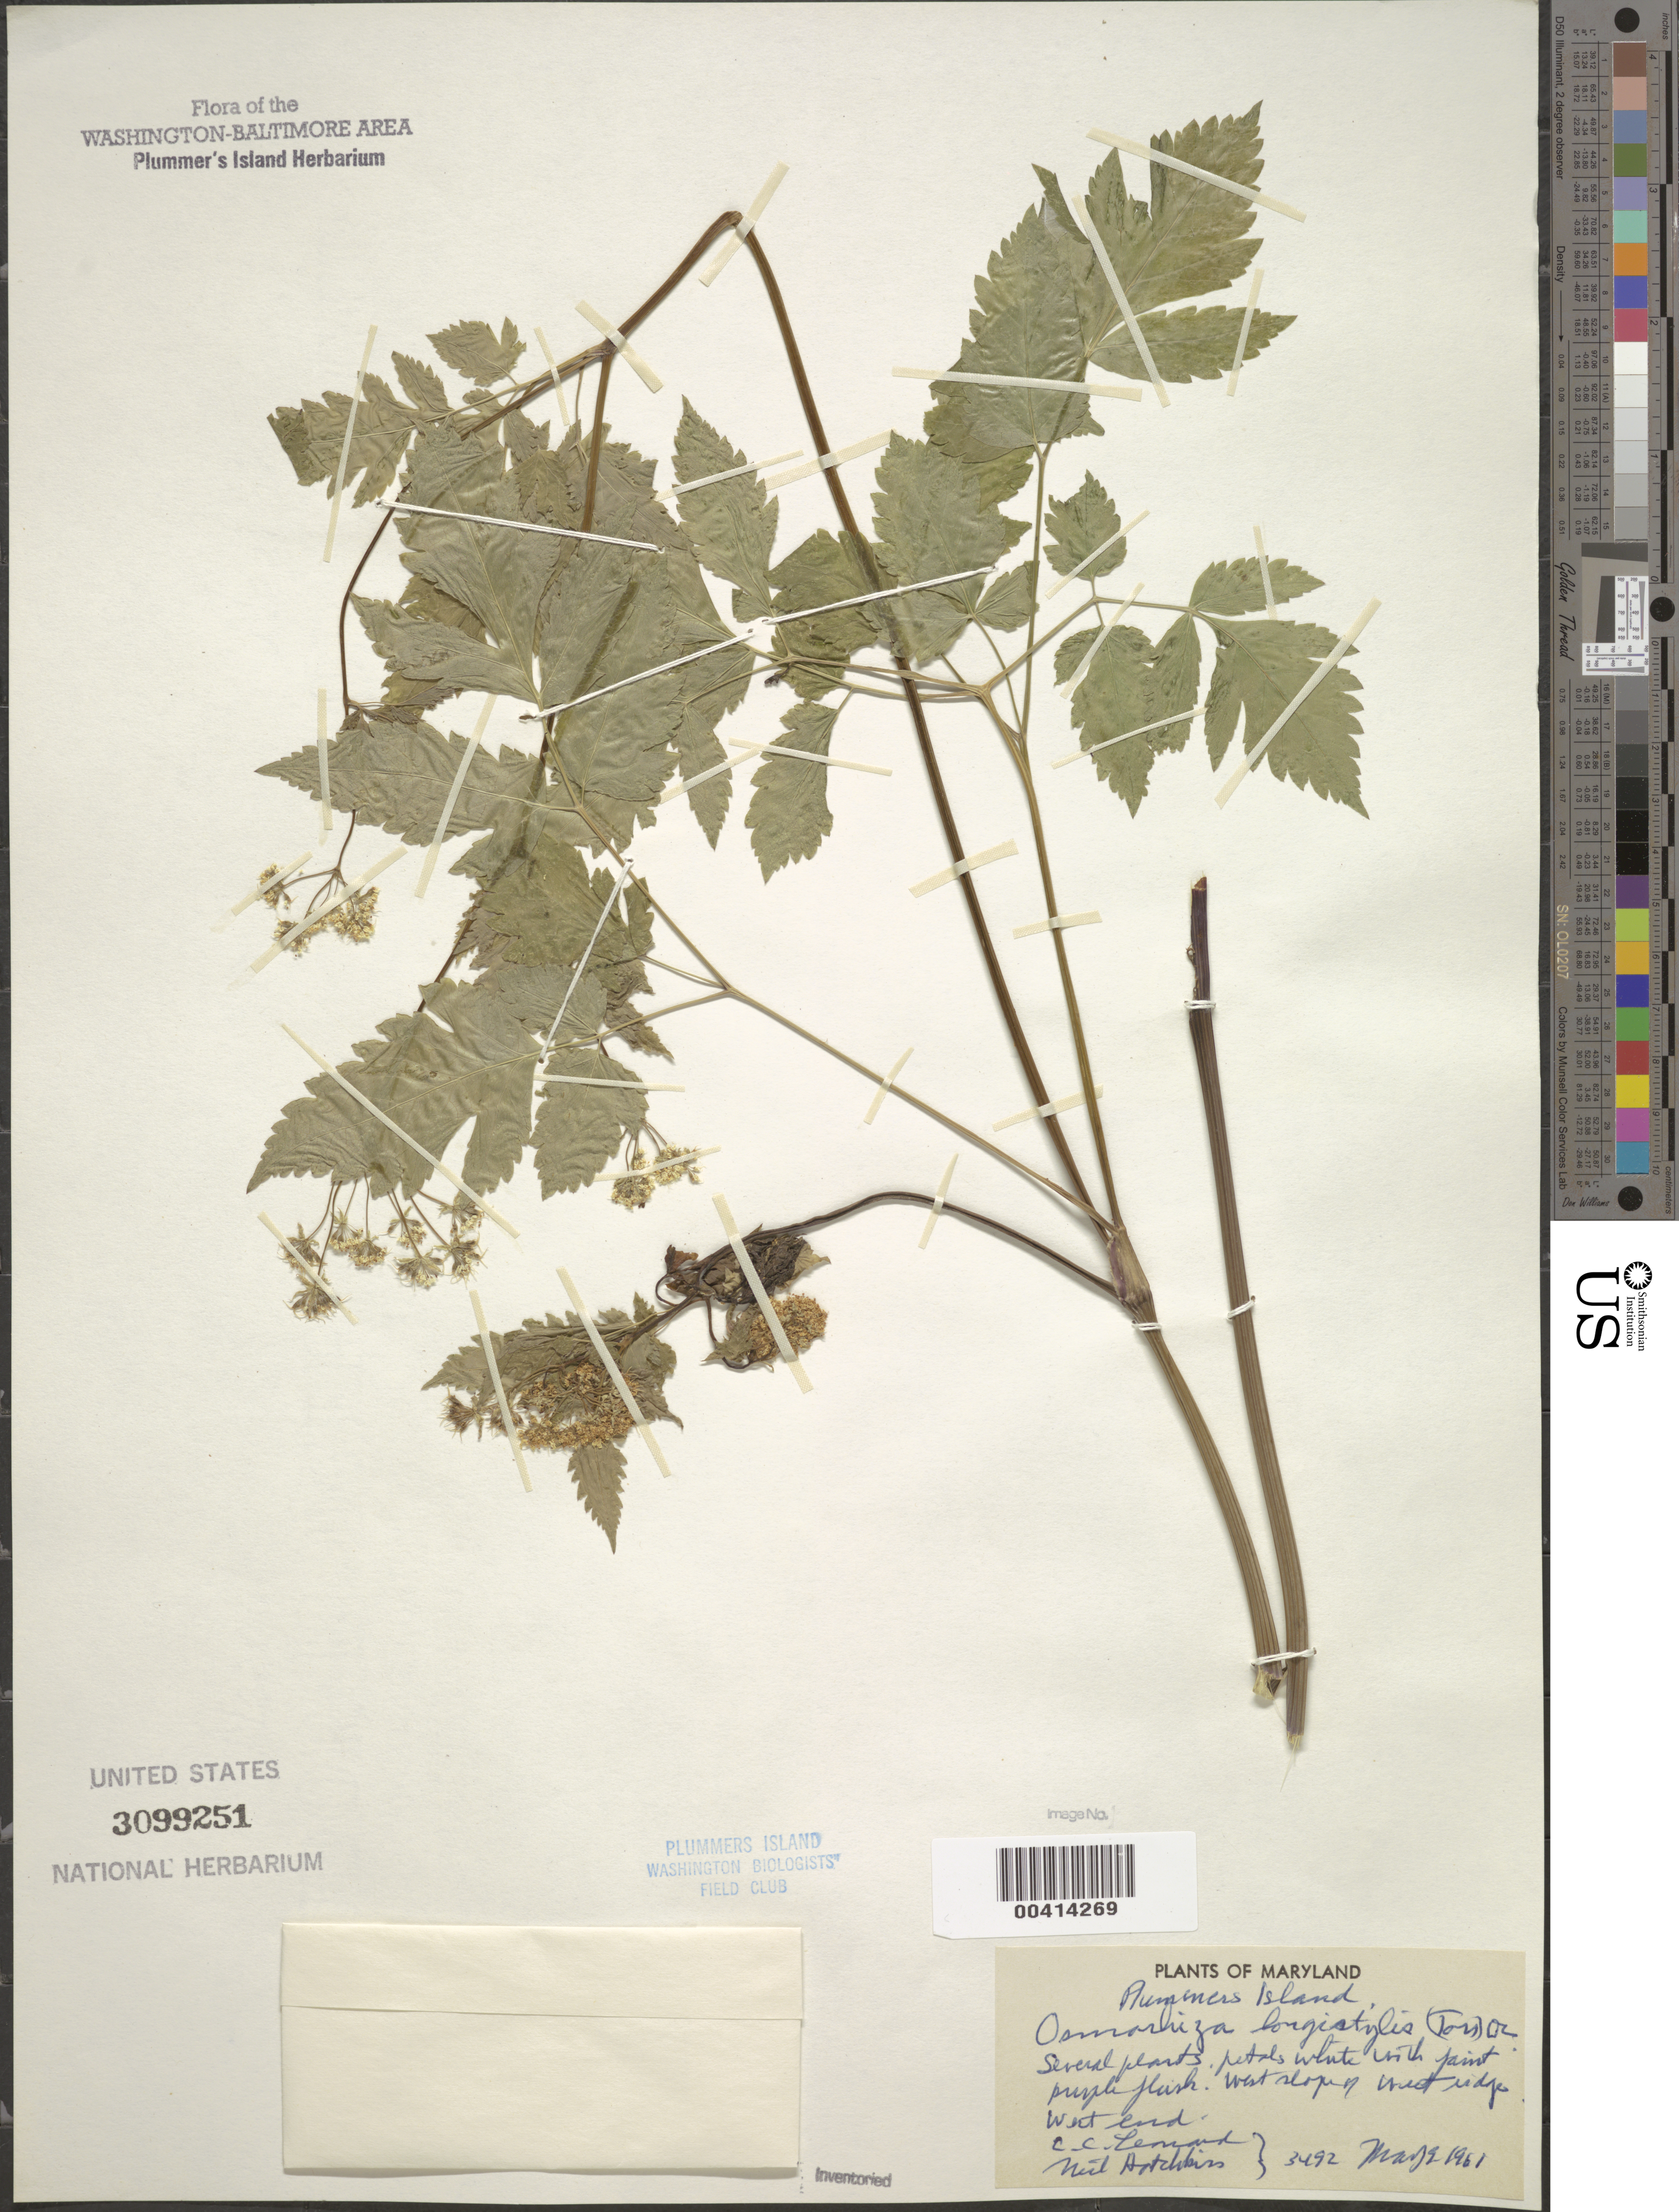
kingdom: Plantae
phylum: Tracheophyta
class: Magnoliopsida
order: Apiales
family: Apiaceae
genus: Osmorhiza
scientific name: Osmorhiza longistylis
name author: (Torr.) DC.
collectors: E. C. Leonard & N. Hotchkiss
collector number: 3492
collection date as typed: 09 May 1961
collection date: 1961-05-09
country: United States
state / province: Maryland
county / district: Montgomery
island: Plummers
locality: Plummer's Island; west slope of west ridge, west end C. & O. Canal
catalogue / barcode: US 3099251